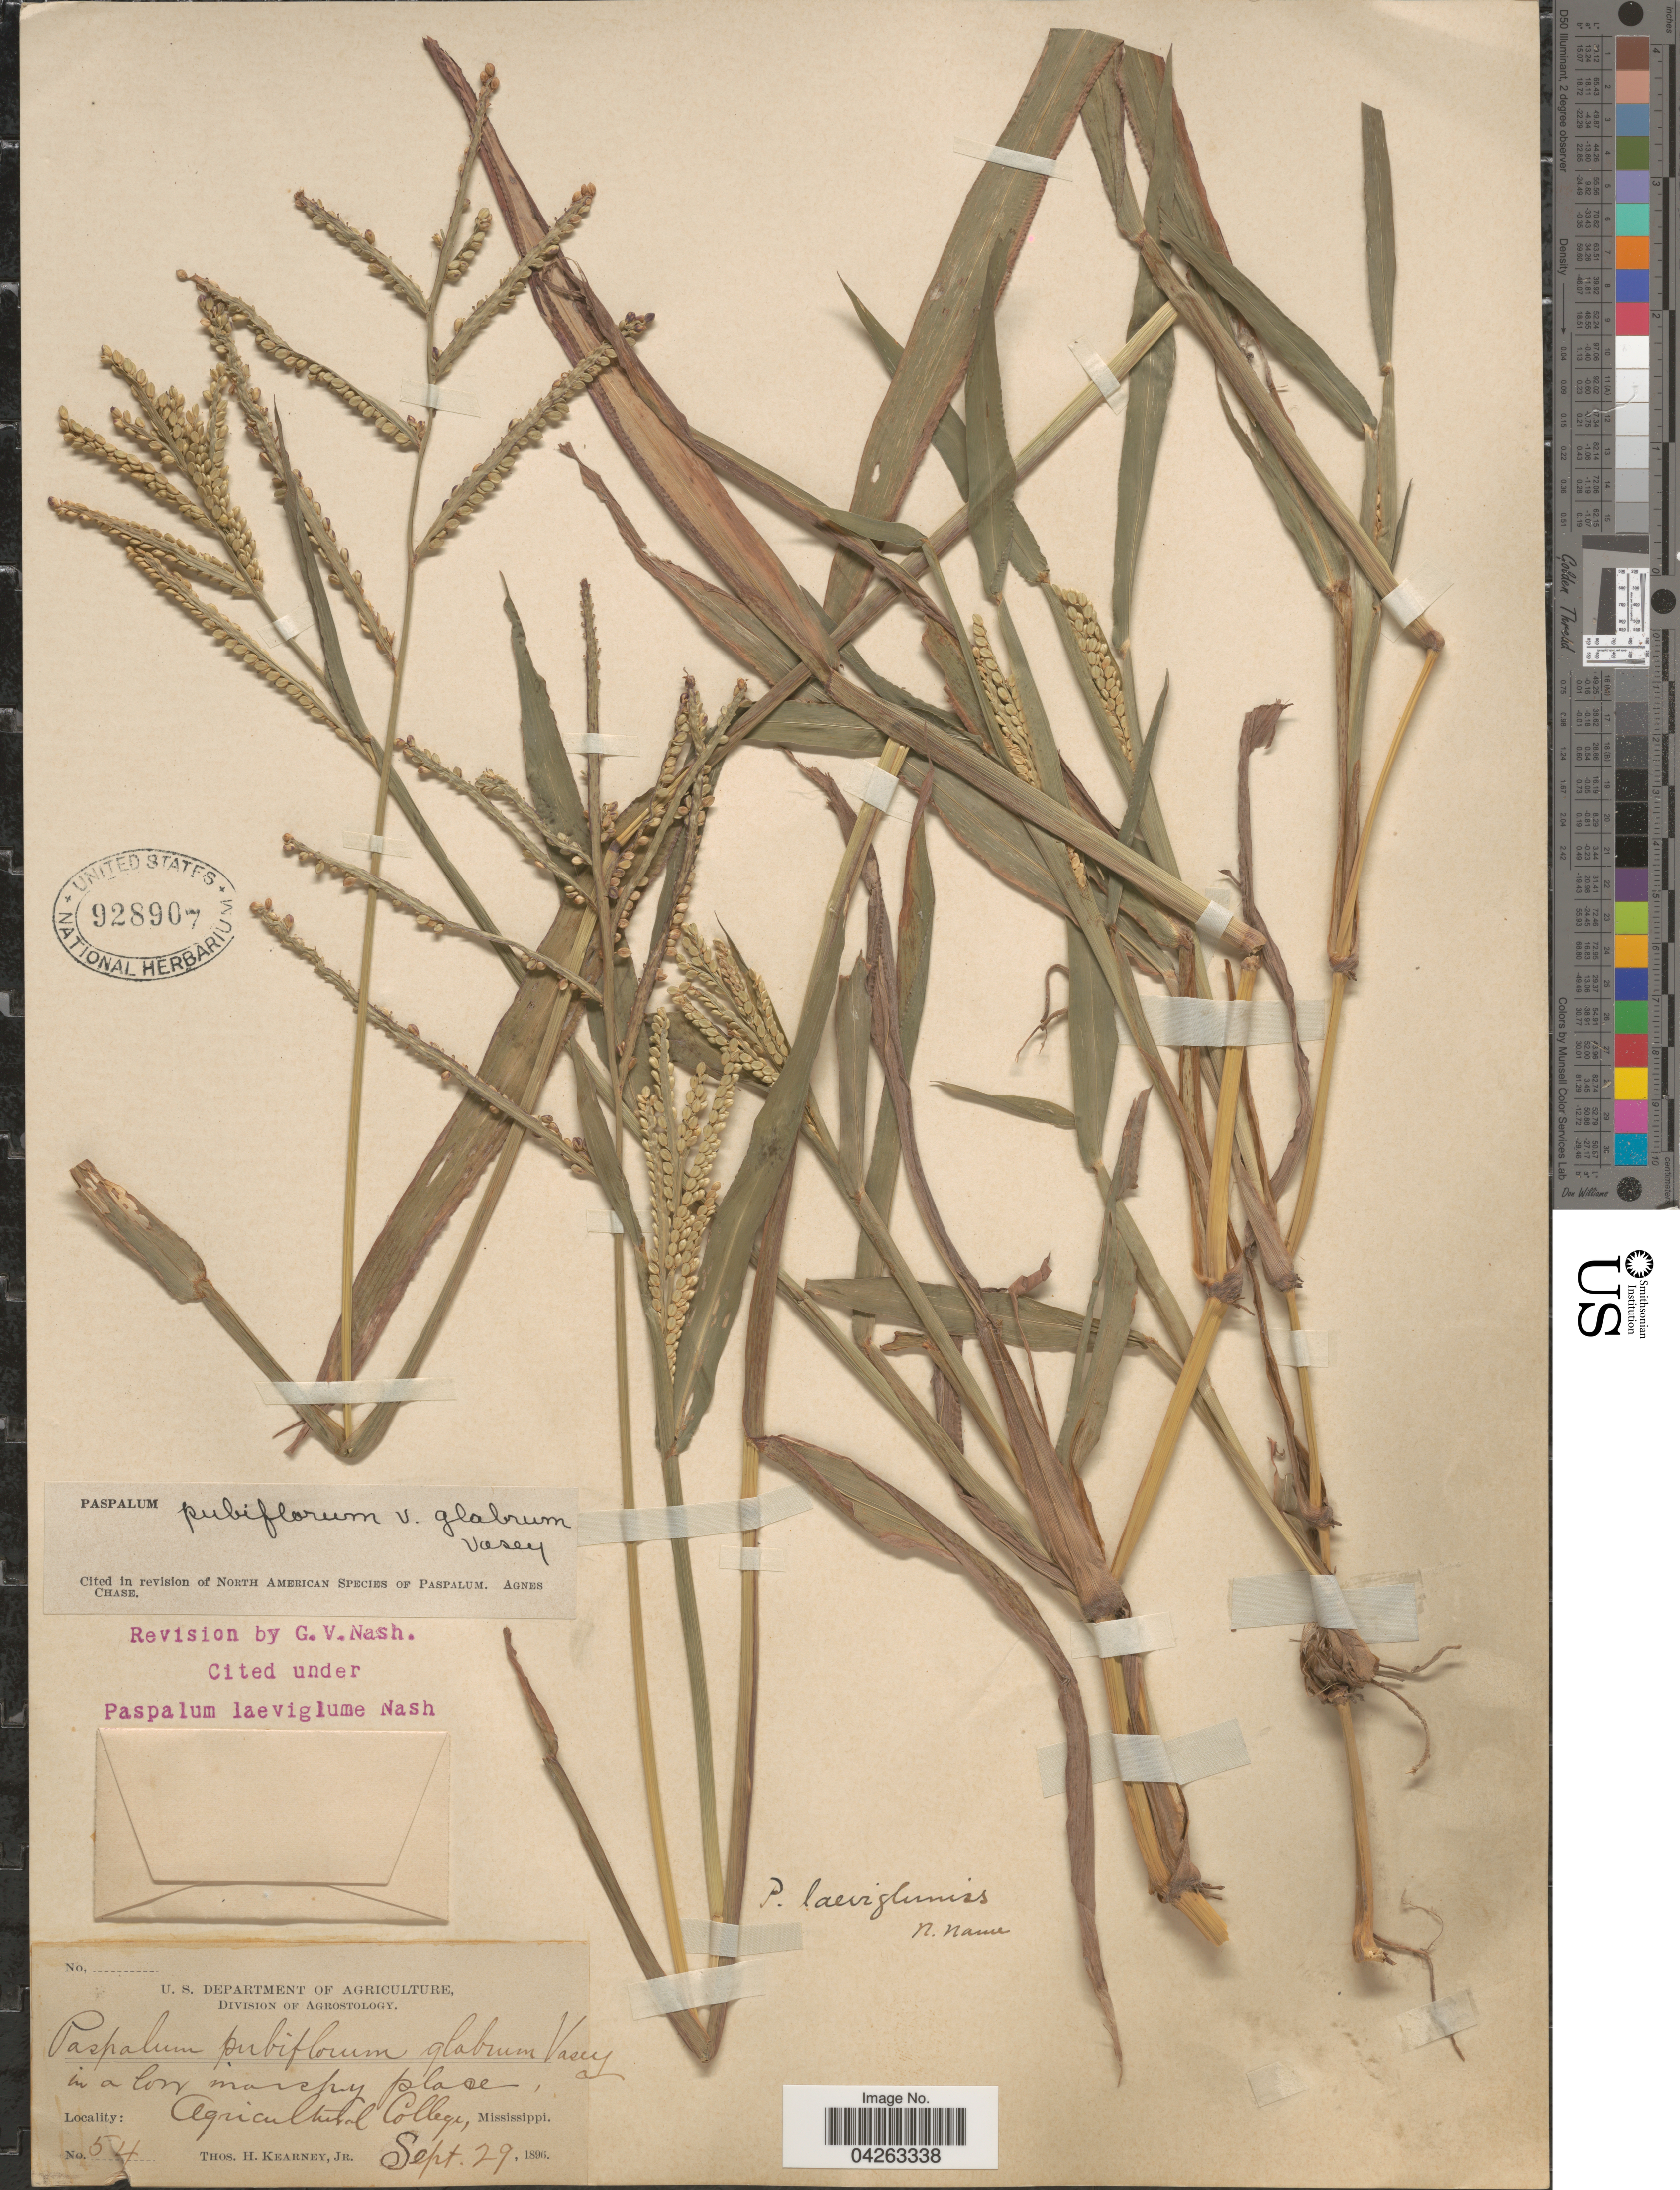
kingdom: Plantae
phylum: Tracheophyta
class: Liliopsida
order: Poales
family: Poaceae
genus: Paspalum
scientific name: Paspalum pubiflorum var. glabrum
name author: Vasey ex Scribn.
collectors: T. H. Kearney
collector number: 54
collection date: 1896-09-29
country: United States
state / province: Mississippi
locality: Agricultural College.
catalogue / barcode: US 928907